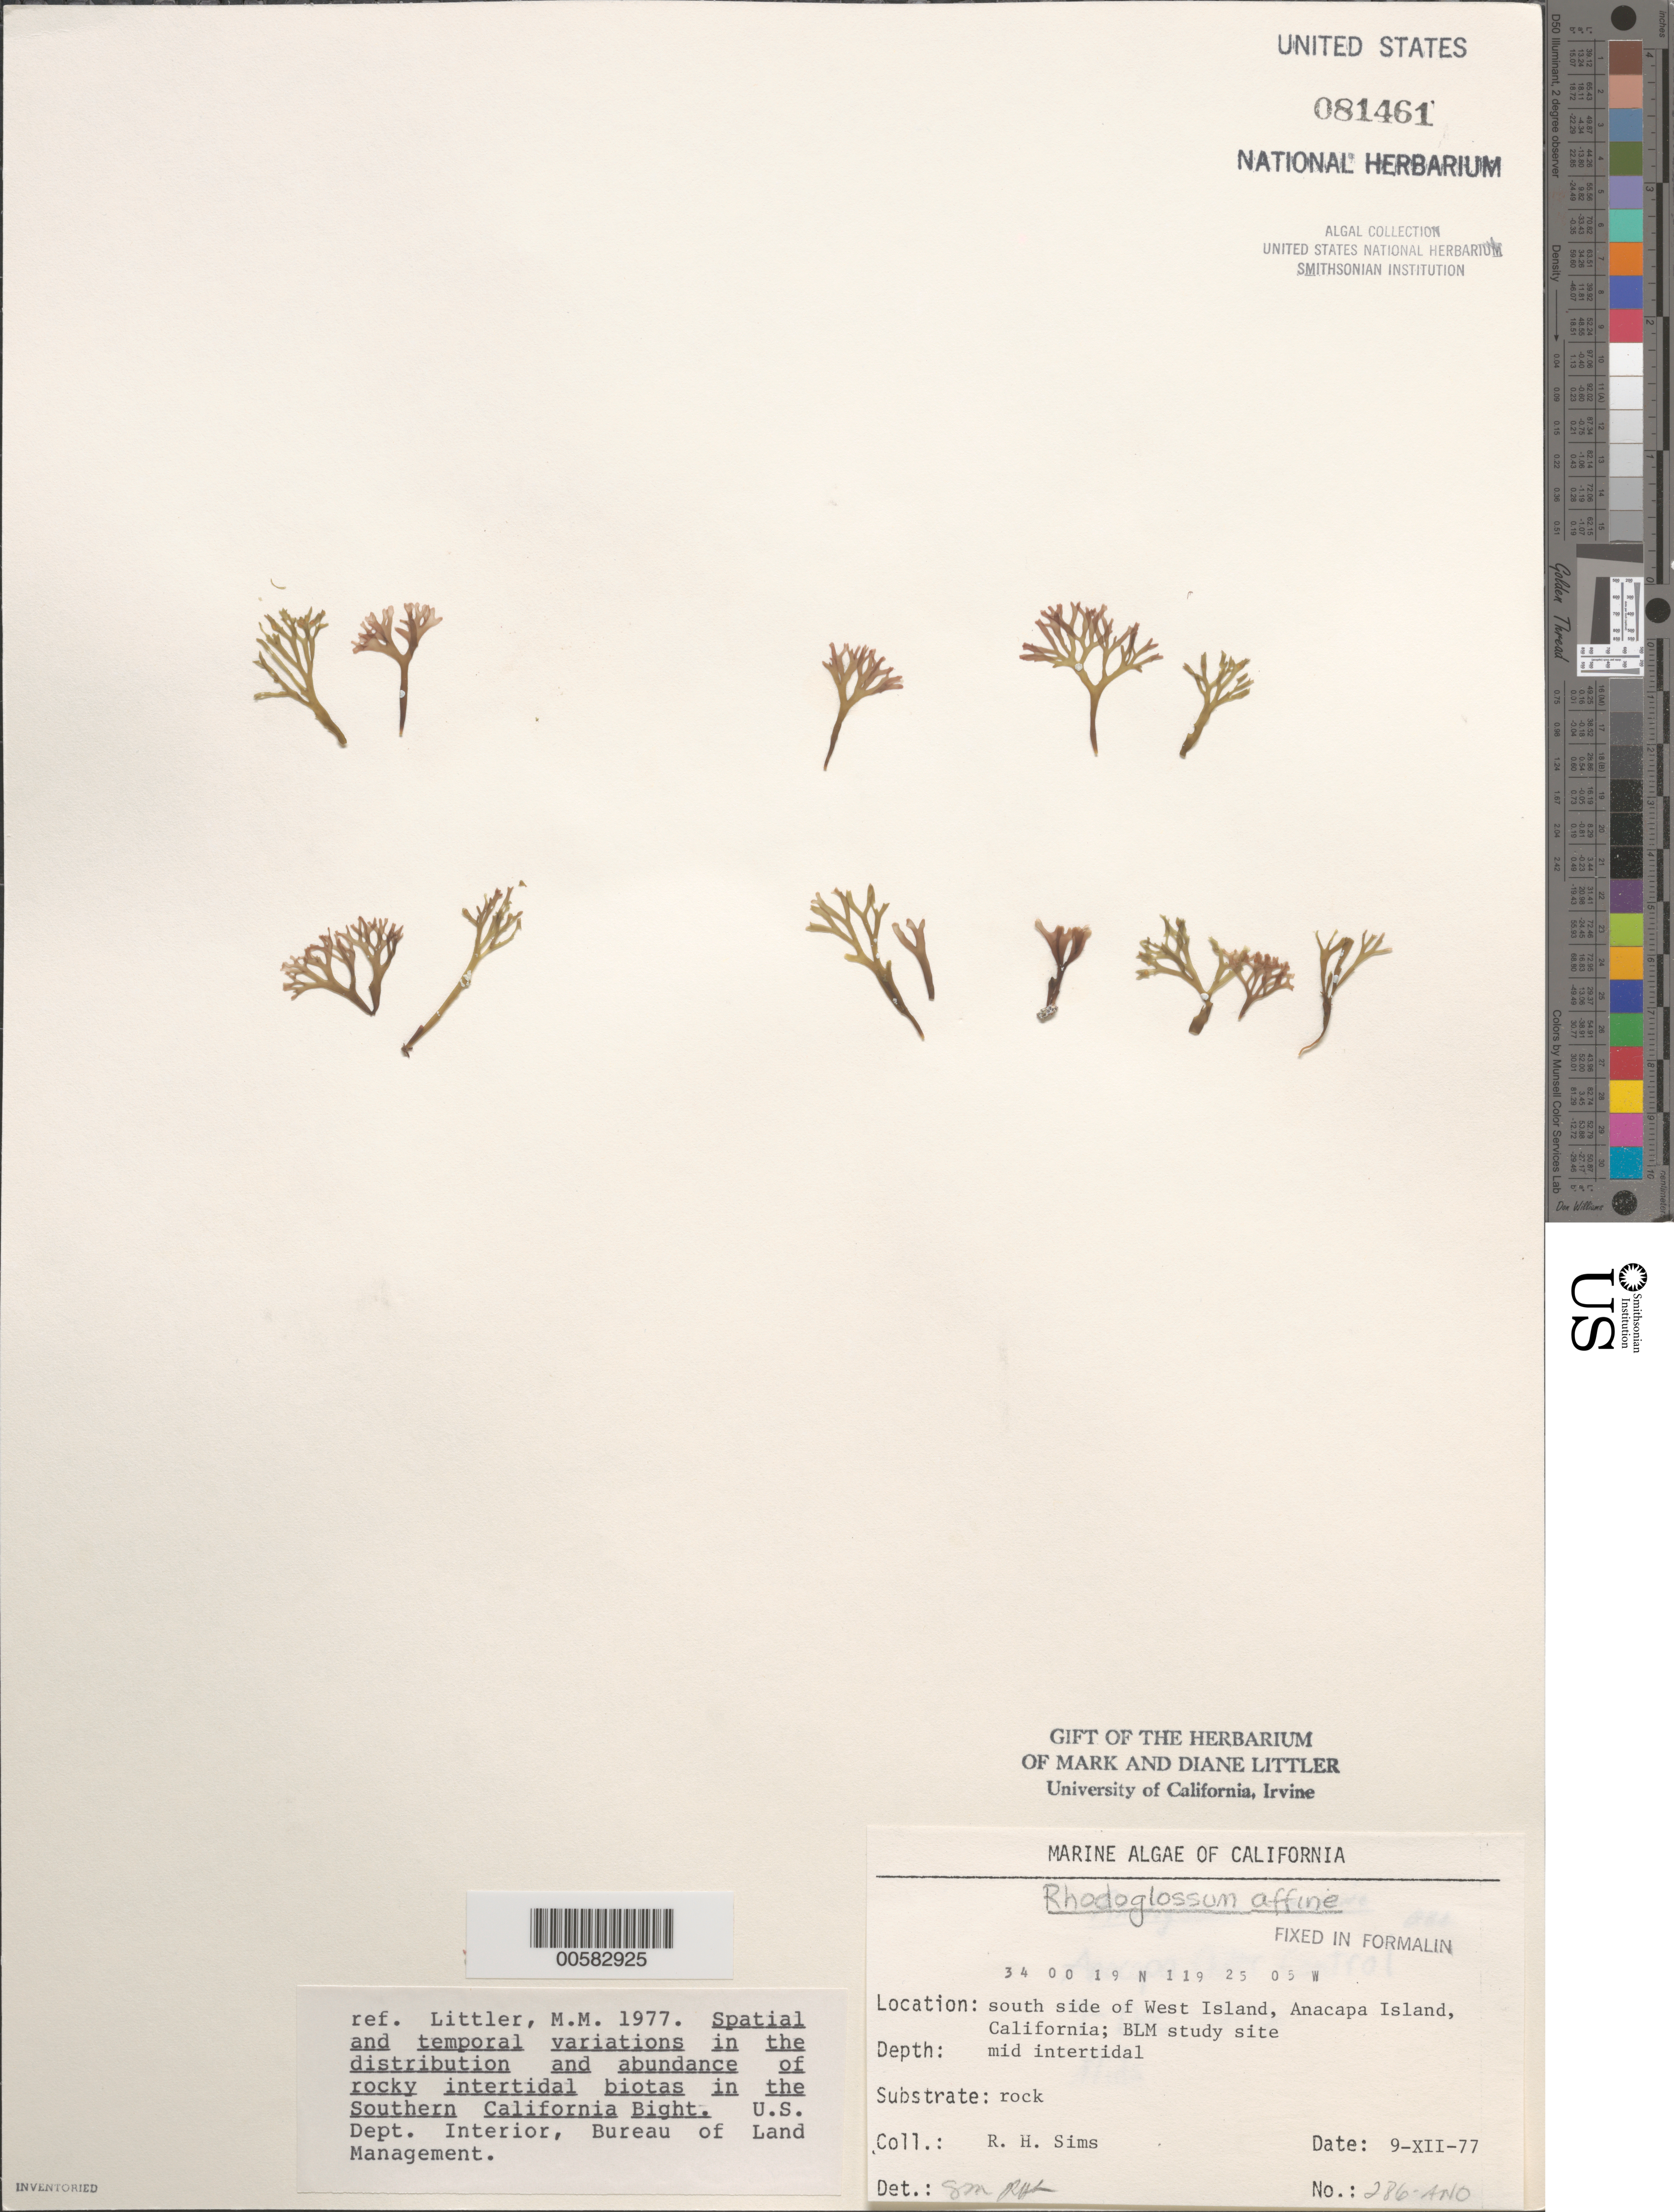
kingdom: Plantae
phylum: Rhodophyta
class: Florideophyceae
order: Gigartinales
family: Gigartinaceae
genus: Mazzaella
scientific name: Mazzaella affinis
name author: (Harvey) Fredericq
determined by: Algae name updating Project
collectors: R. H. Sims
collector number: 286-ANO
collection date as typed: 09 Dec 1977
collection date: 1977-12-09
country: United States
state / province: California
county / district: Ventura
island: Anacapa Island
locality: South side of west island, near Cat Rock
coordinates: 34 00 19 N, 119 25 05 W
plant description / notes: BLM-SOCALBIGHT Rocky Intertidal Survey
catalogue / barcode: US 81461